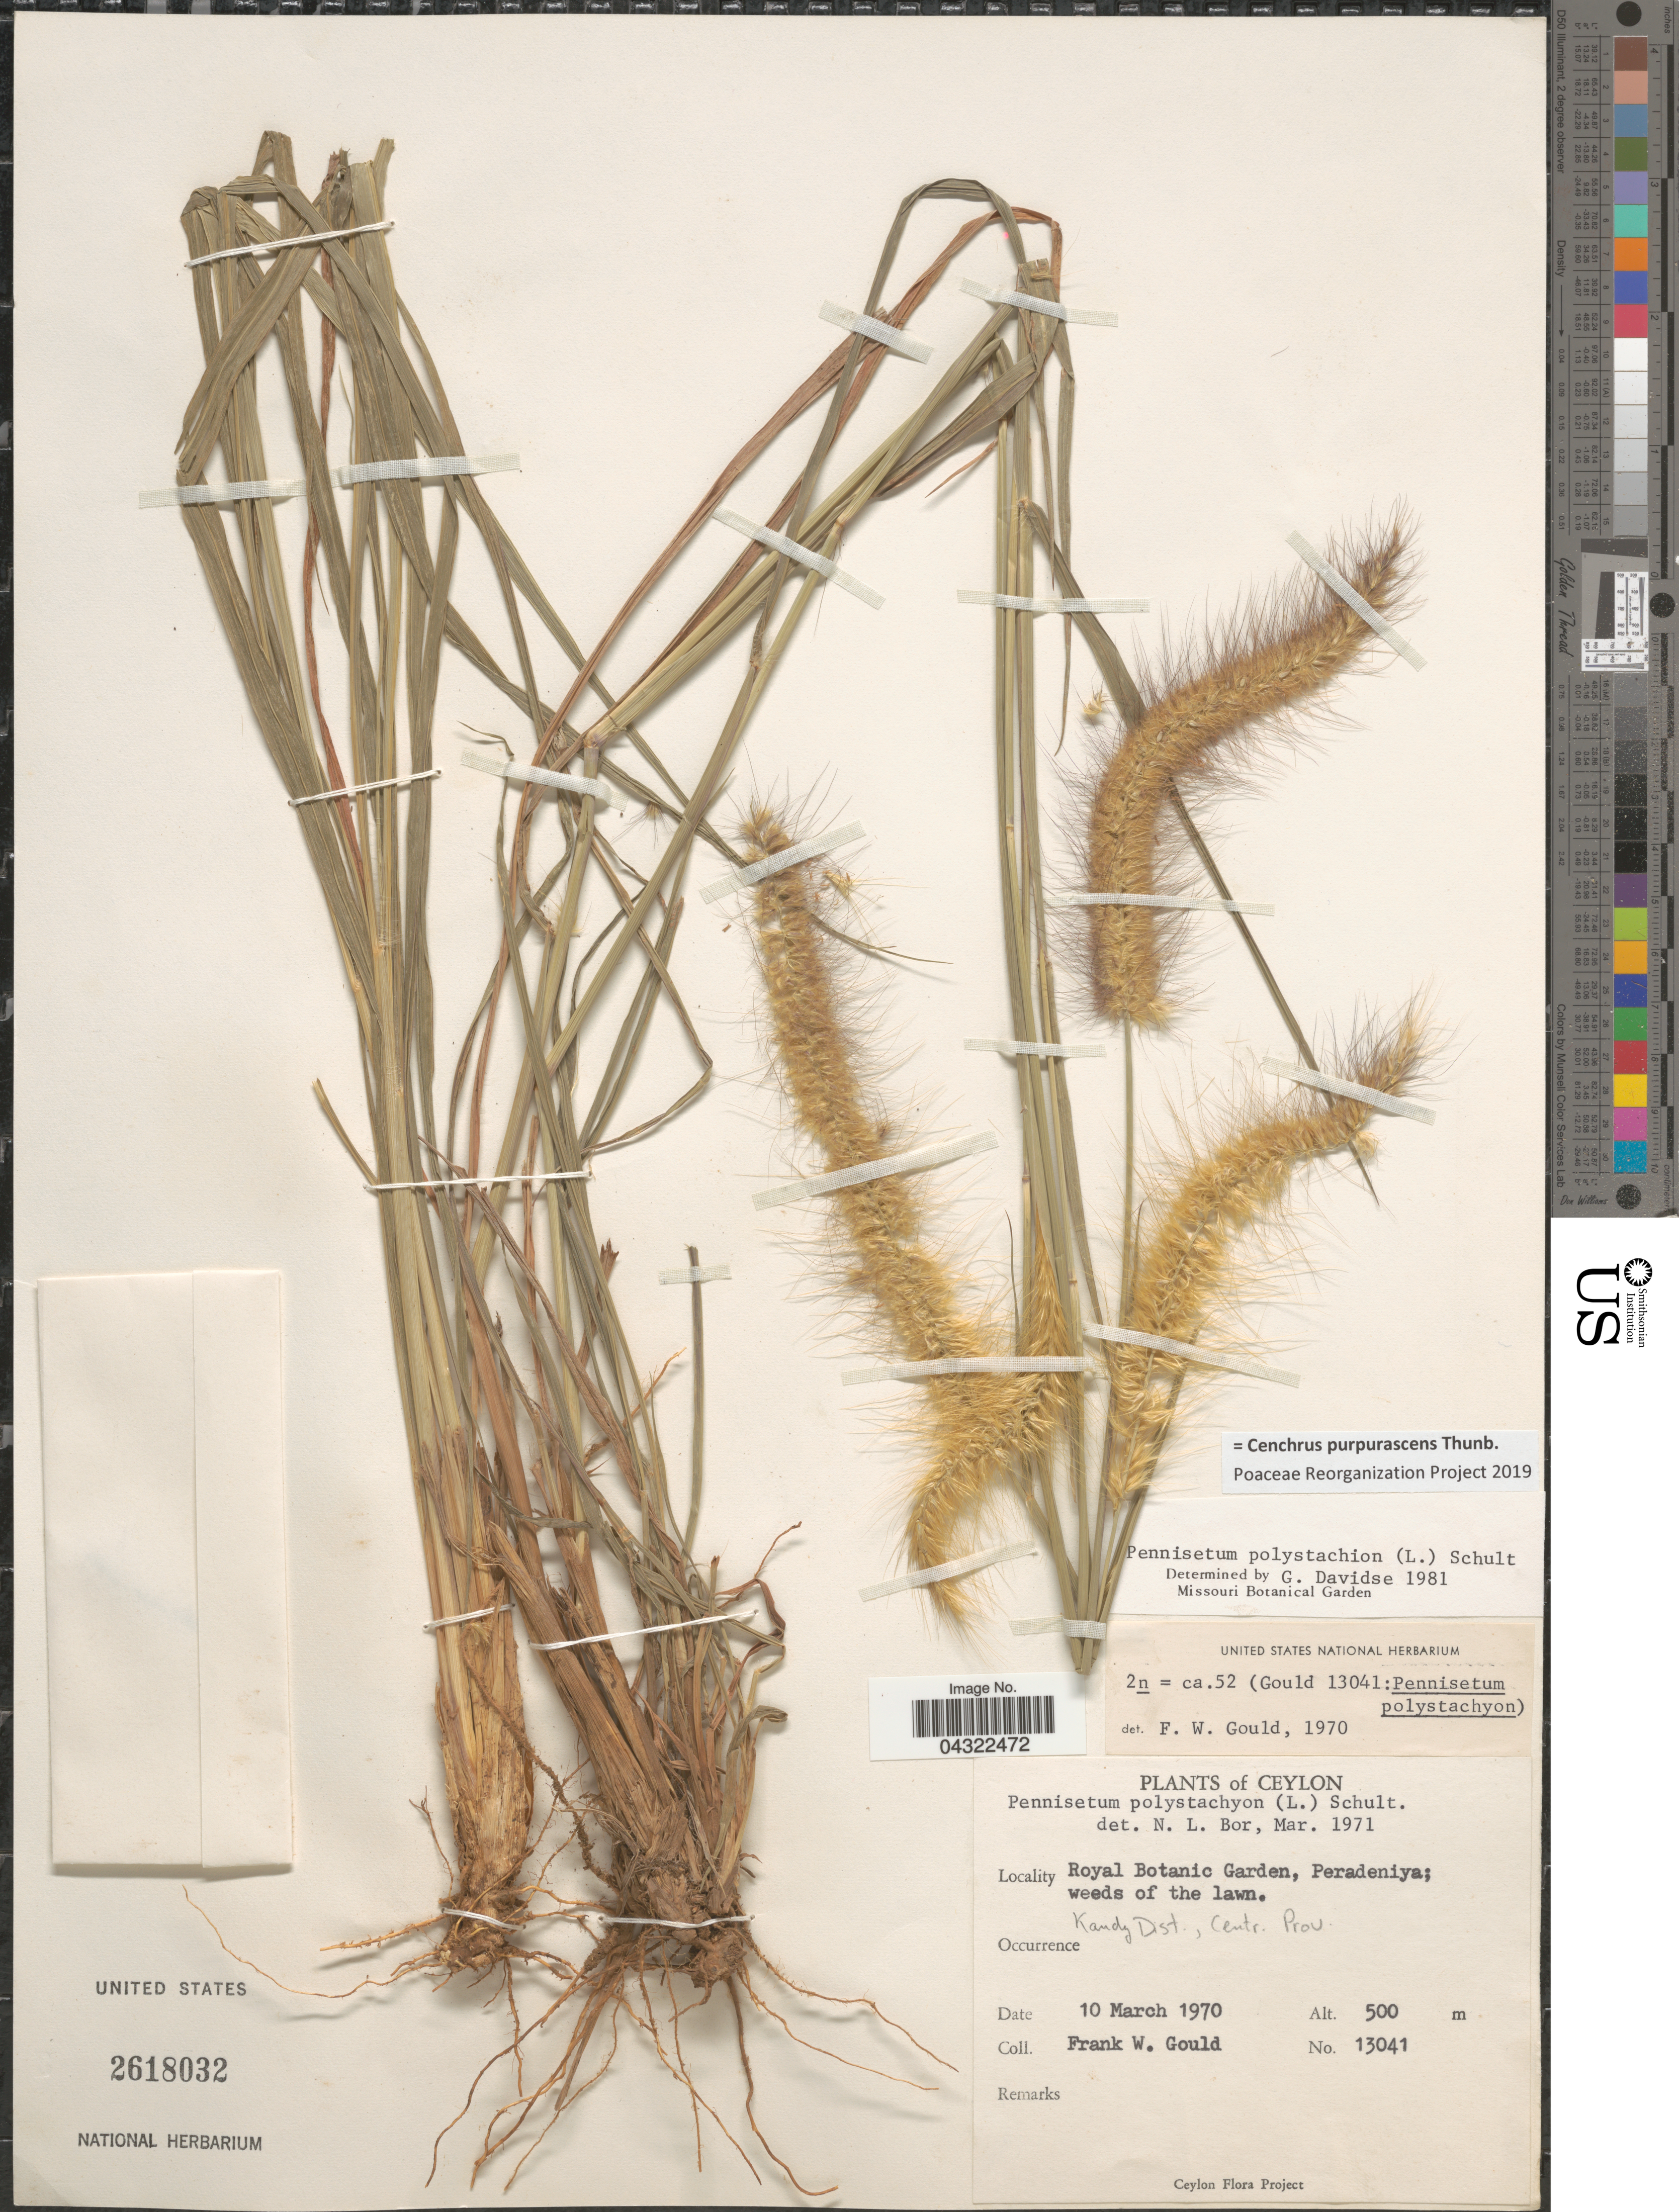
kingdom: Plantae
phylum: Tracheophyta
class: Liliopsida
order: Poales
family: Poaceae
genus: Cenchrus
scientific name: Cenchrus purpurascens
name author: Thunb.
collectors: F. W. Gould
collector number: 13041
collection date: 1970-03-10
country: Sri Lanka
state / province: Central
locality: Ceylon. Royal Botanic Garden, Peradeniya; weeds of the lawn. Kandy Dist.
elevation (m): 500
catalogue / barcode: US 2618032